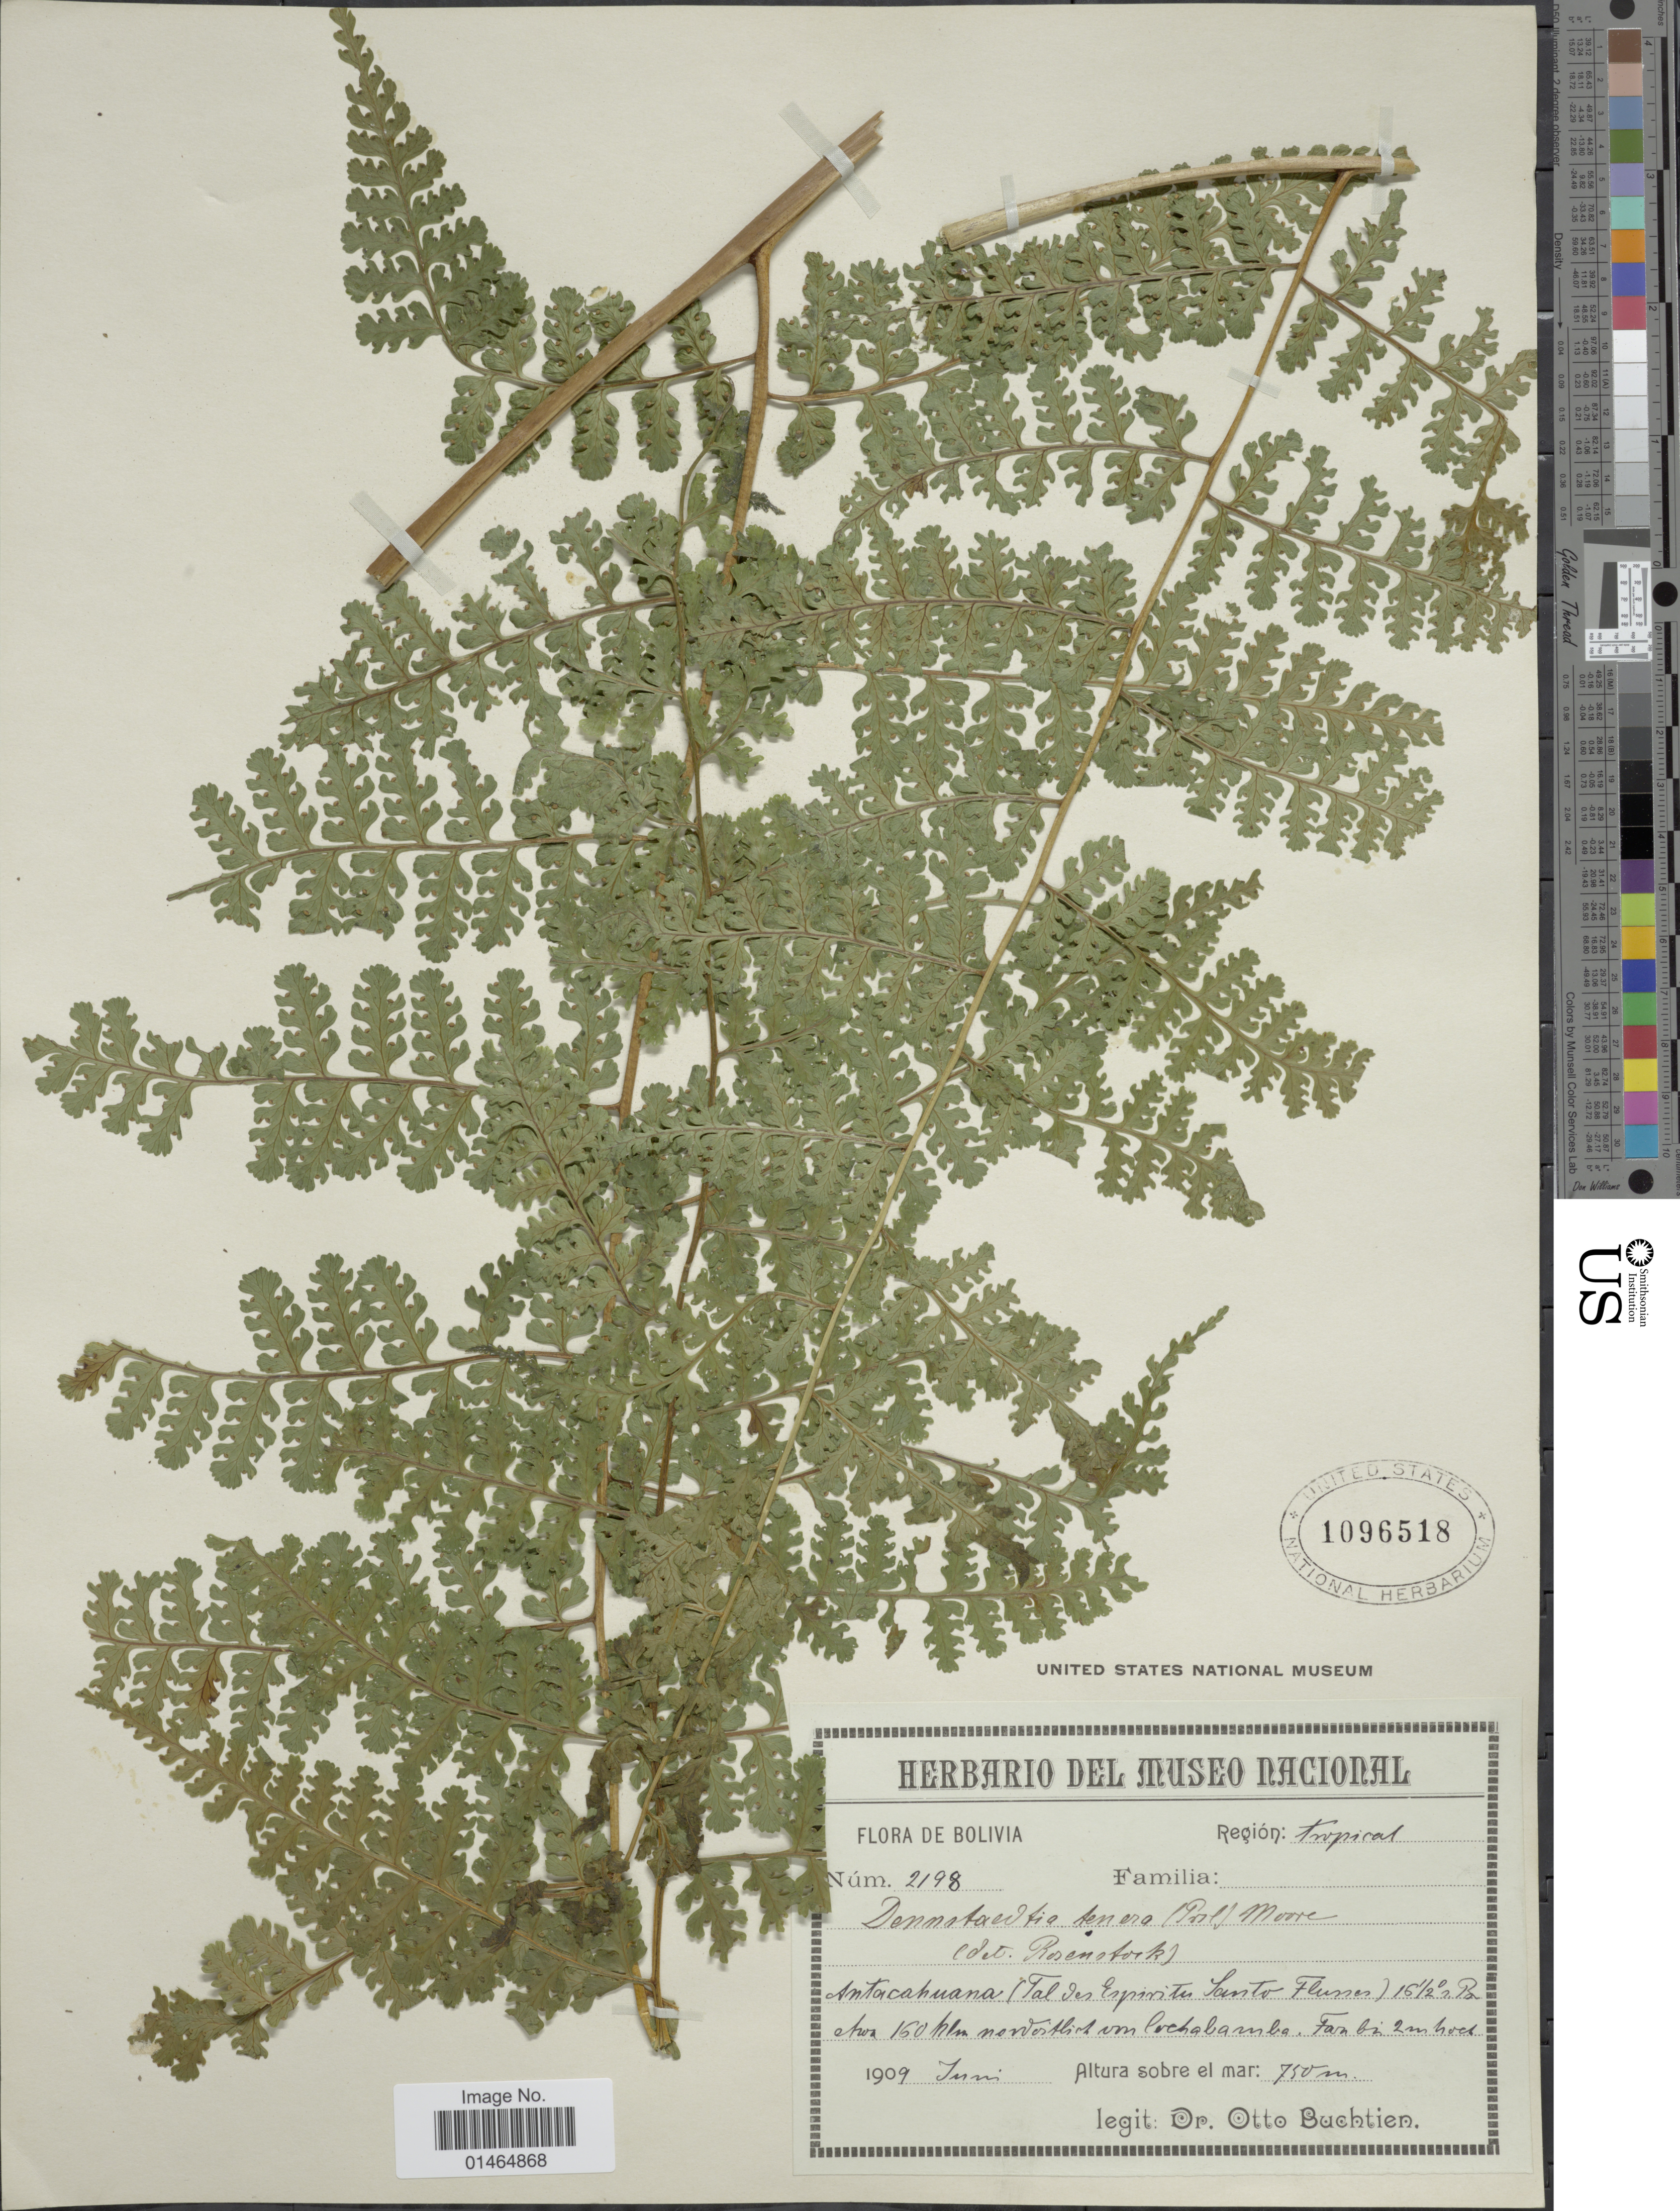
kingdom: Plantae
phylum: Tracheophyta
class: Polypodiopsida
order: Polypodiales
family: Dennstaedtiaceae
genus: Dennstaedtia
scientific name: Dennstaedtia globulifera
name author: (Poir.) Hieron.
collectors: O. Buchtien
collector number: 2198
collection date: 1909-06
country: Bolivia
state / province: Cochabamba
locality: Región: tropical. Antacaahuana (Espíritu Santo River) 160 km N from Cochabamba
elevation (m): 750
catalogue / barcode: US 1096518